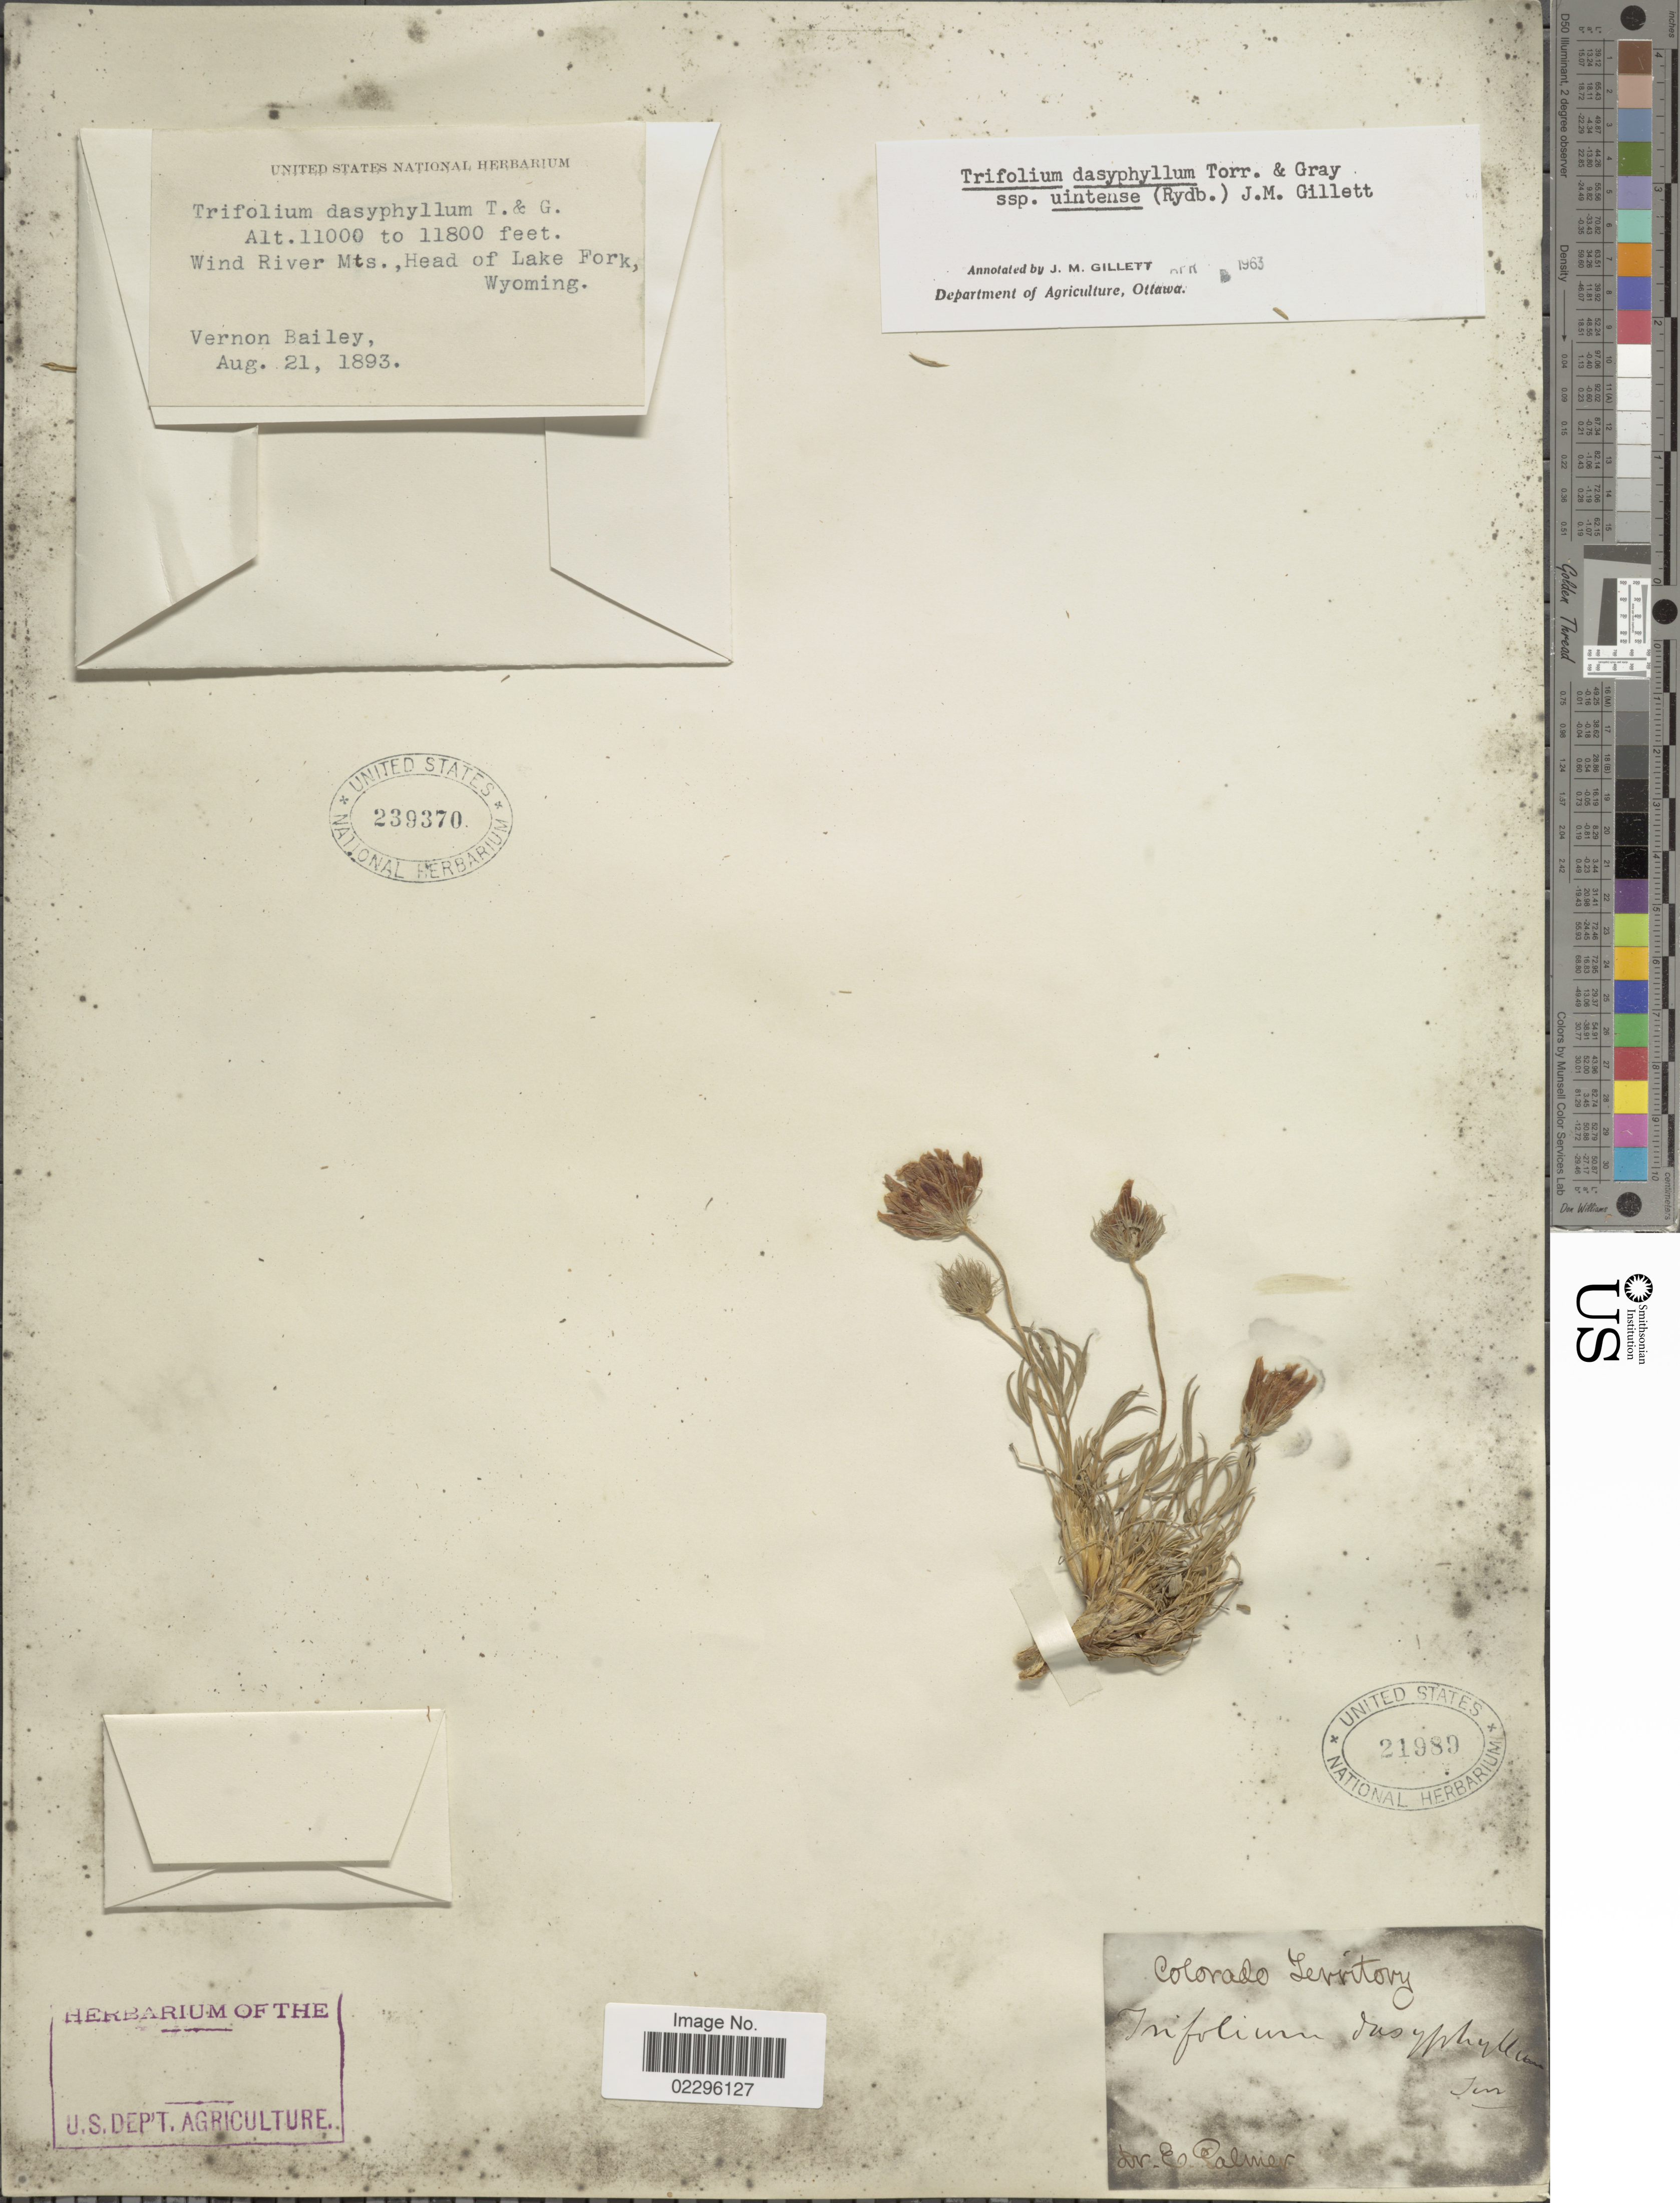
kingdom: Plantae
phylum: Tracheophyta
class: Magnoliopsida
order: Fabales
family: Fabaceae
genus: Trifolium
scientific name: Trifolium dasyphyllum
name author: Torr. & A. Gray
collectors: E. Palmer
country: United States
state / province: Colorado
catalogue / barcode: US 21989